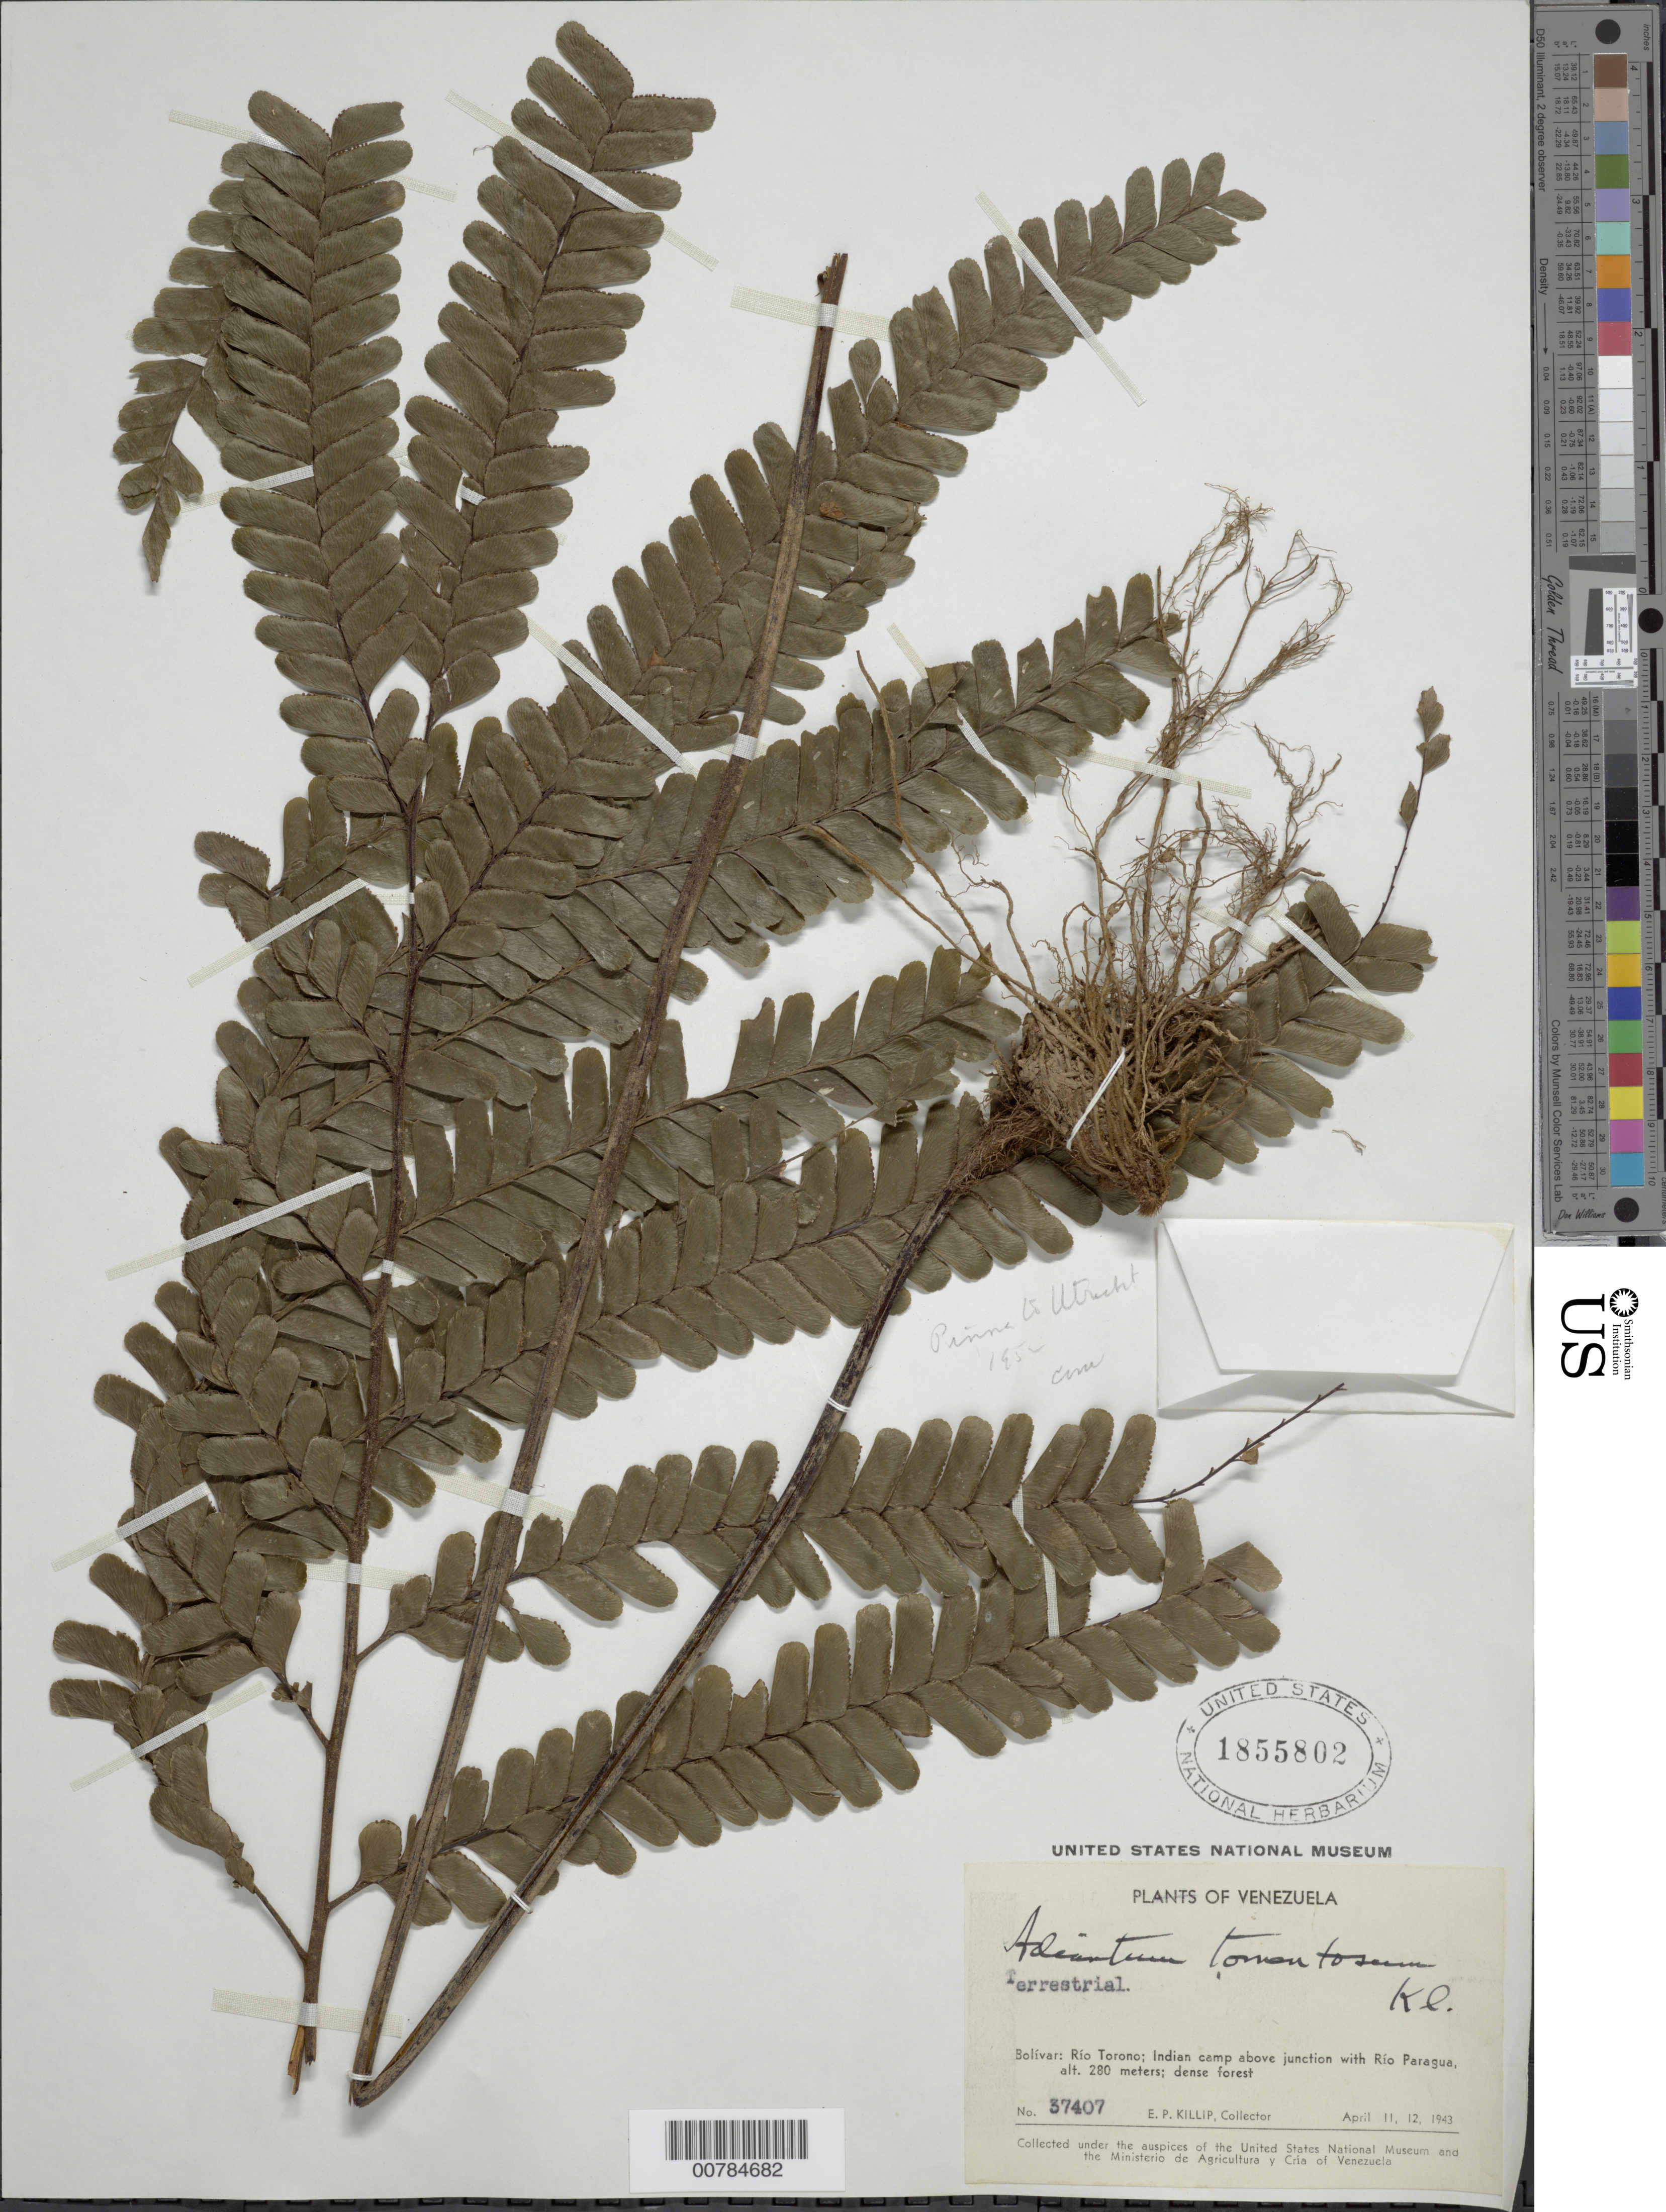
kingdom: Plantae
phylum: Tracheophyta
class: Polypodiopsida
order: Polypodiales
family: Pteridaceae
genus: Adiantum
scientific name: Adiantum tomentosum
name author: Klotzsch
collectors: E. P. Killip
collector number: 37407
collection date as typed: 11-Apr-43 to 12-Apr-43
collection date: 1943-04-11/1943-04-12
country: Venezuela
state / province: Bolívar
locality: Río Torono, Indian camp above junction with Río Paragua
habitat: Dense forest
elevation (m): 280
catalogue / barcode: US 1855802